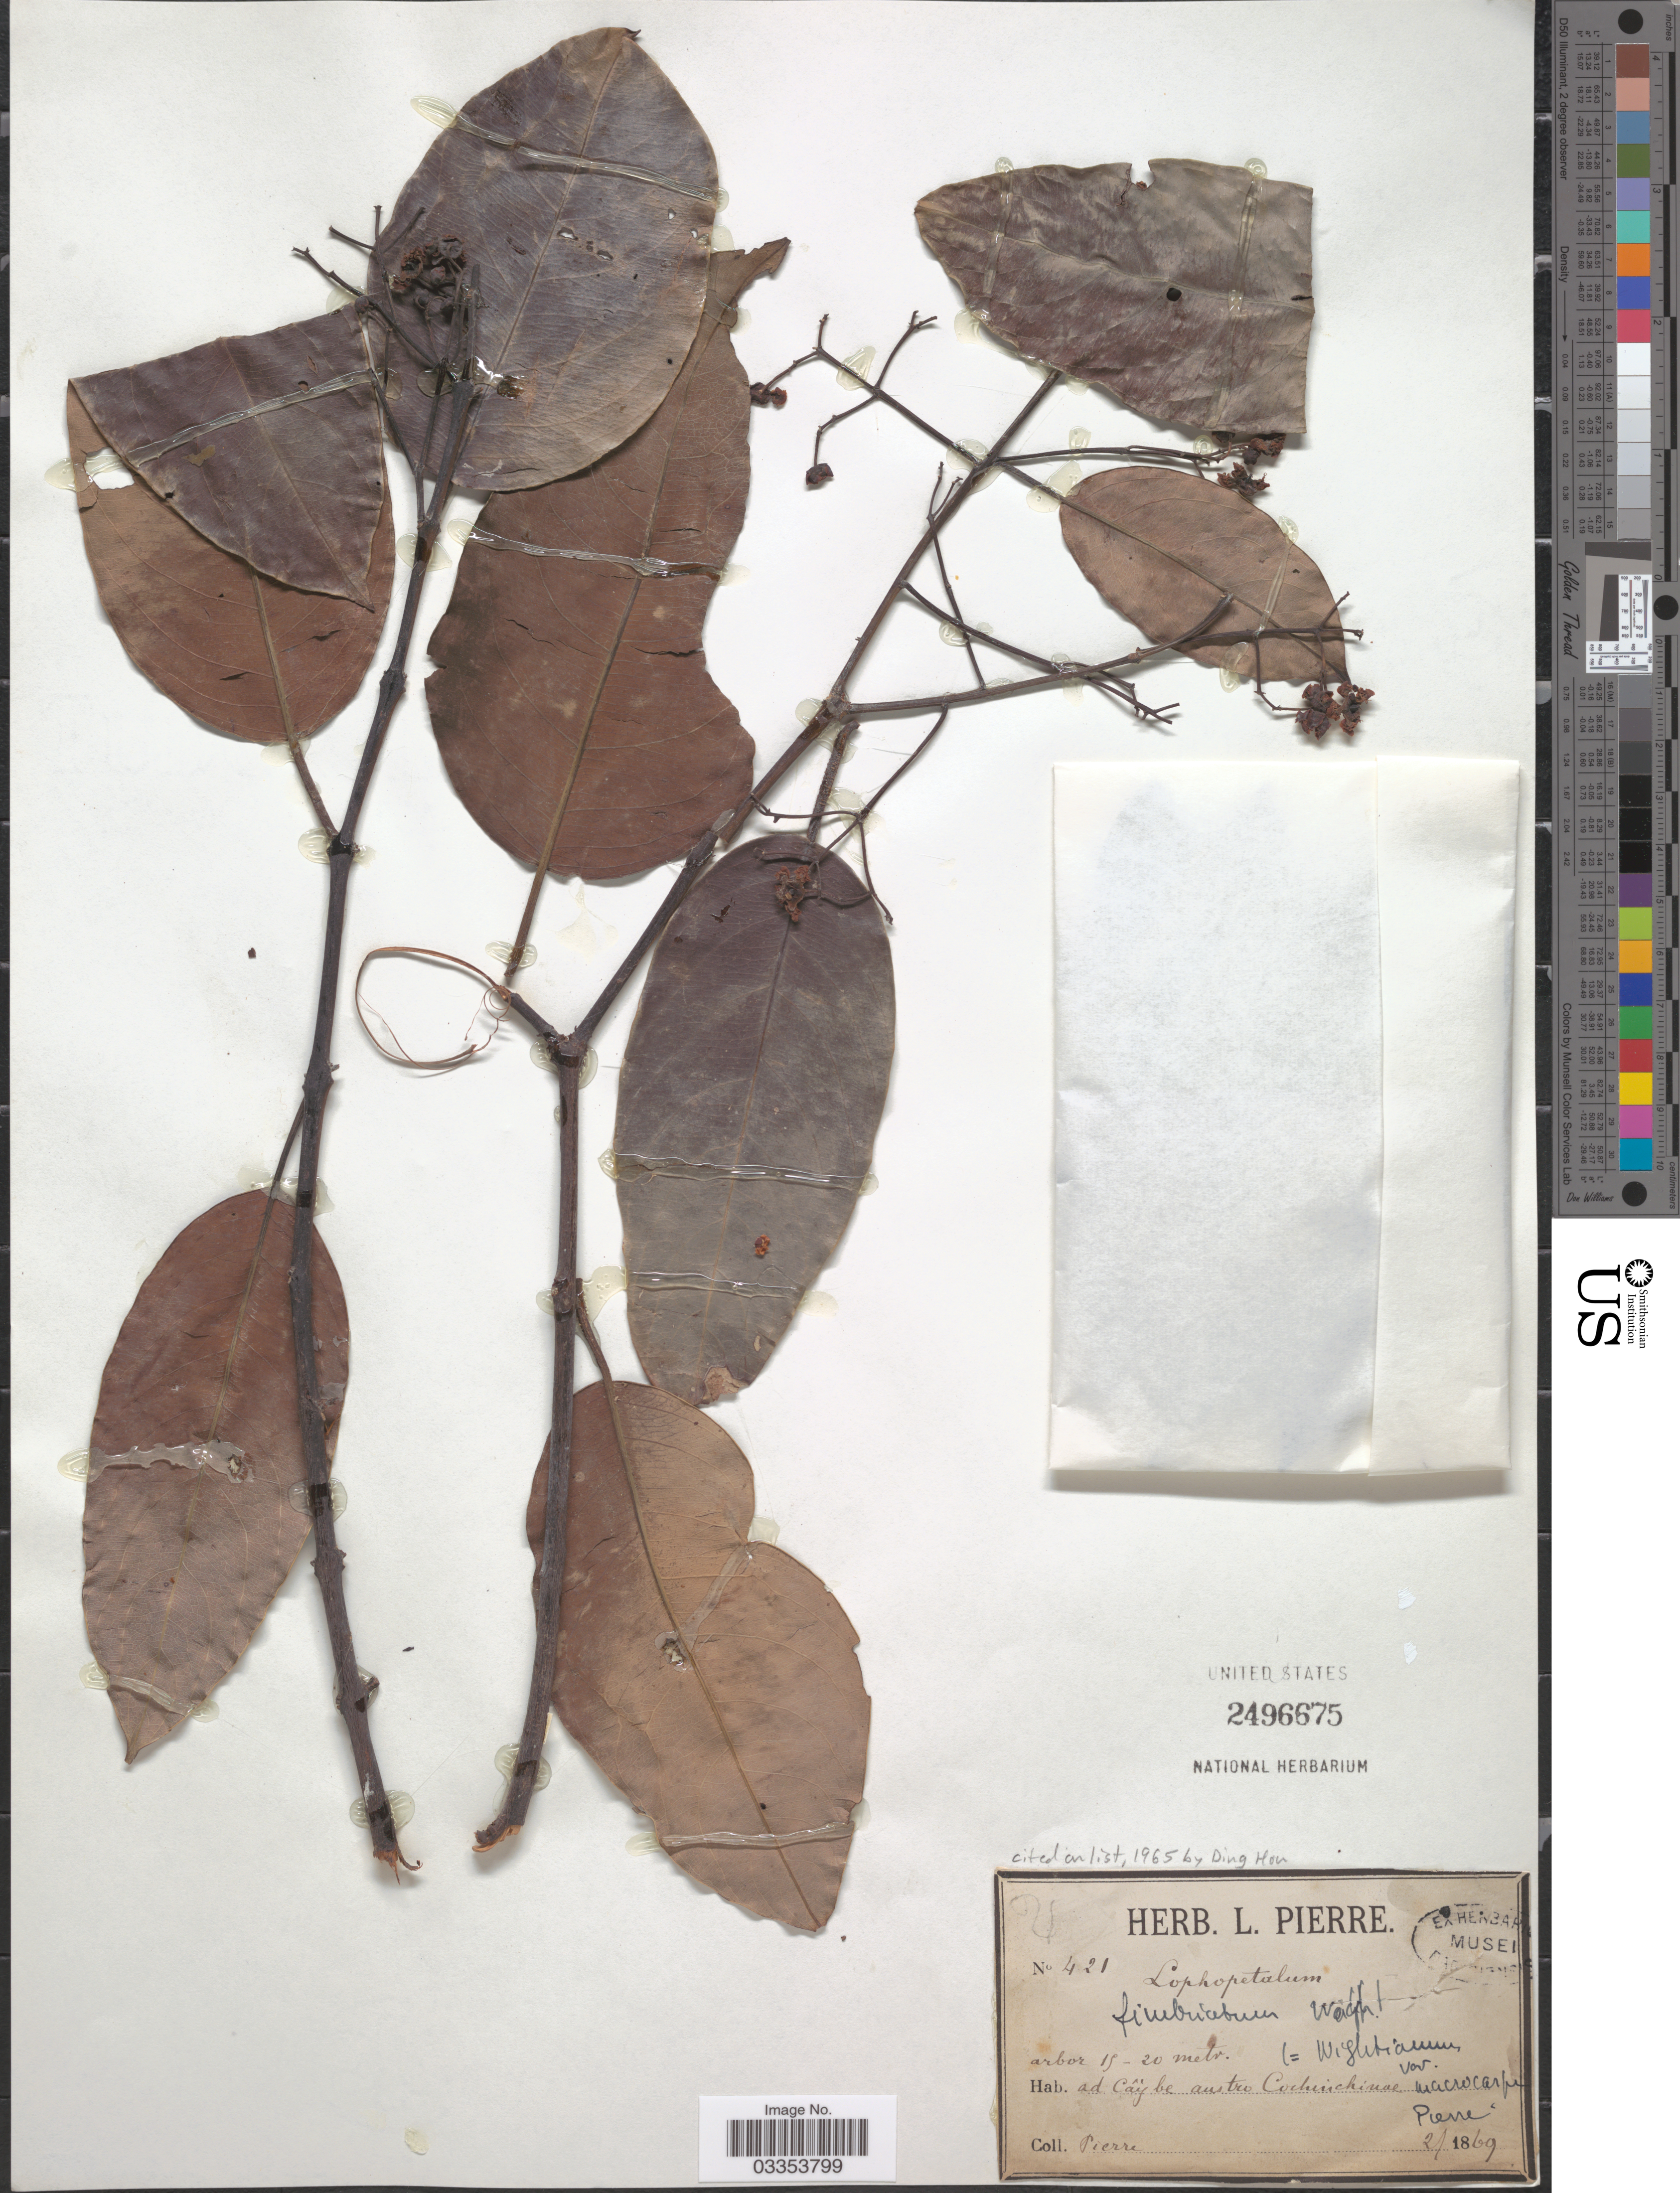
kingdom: Plantae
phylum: Tracheophyta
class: Magnoliopsida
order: Celastrales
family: Celastraceae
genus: Lophopetalum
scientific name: Lophopetalum wightianum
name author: Arn.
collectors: -- Pierre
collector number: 421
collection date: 1869-02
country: Vietnam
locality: Ad Câybe austro Cochinchinae.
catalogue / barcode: US 2496675